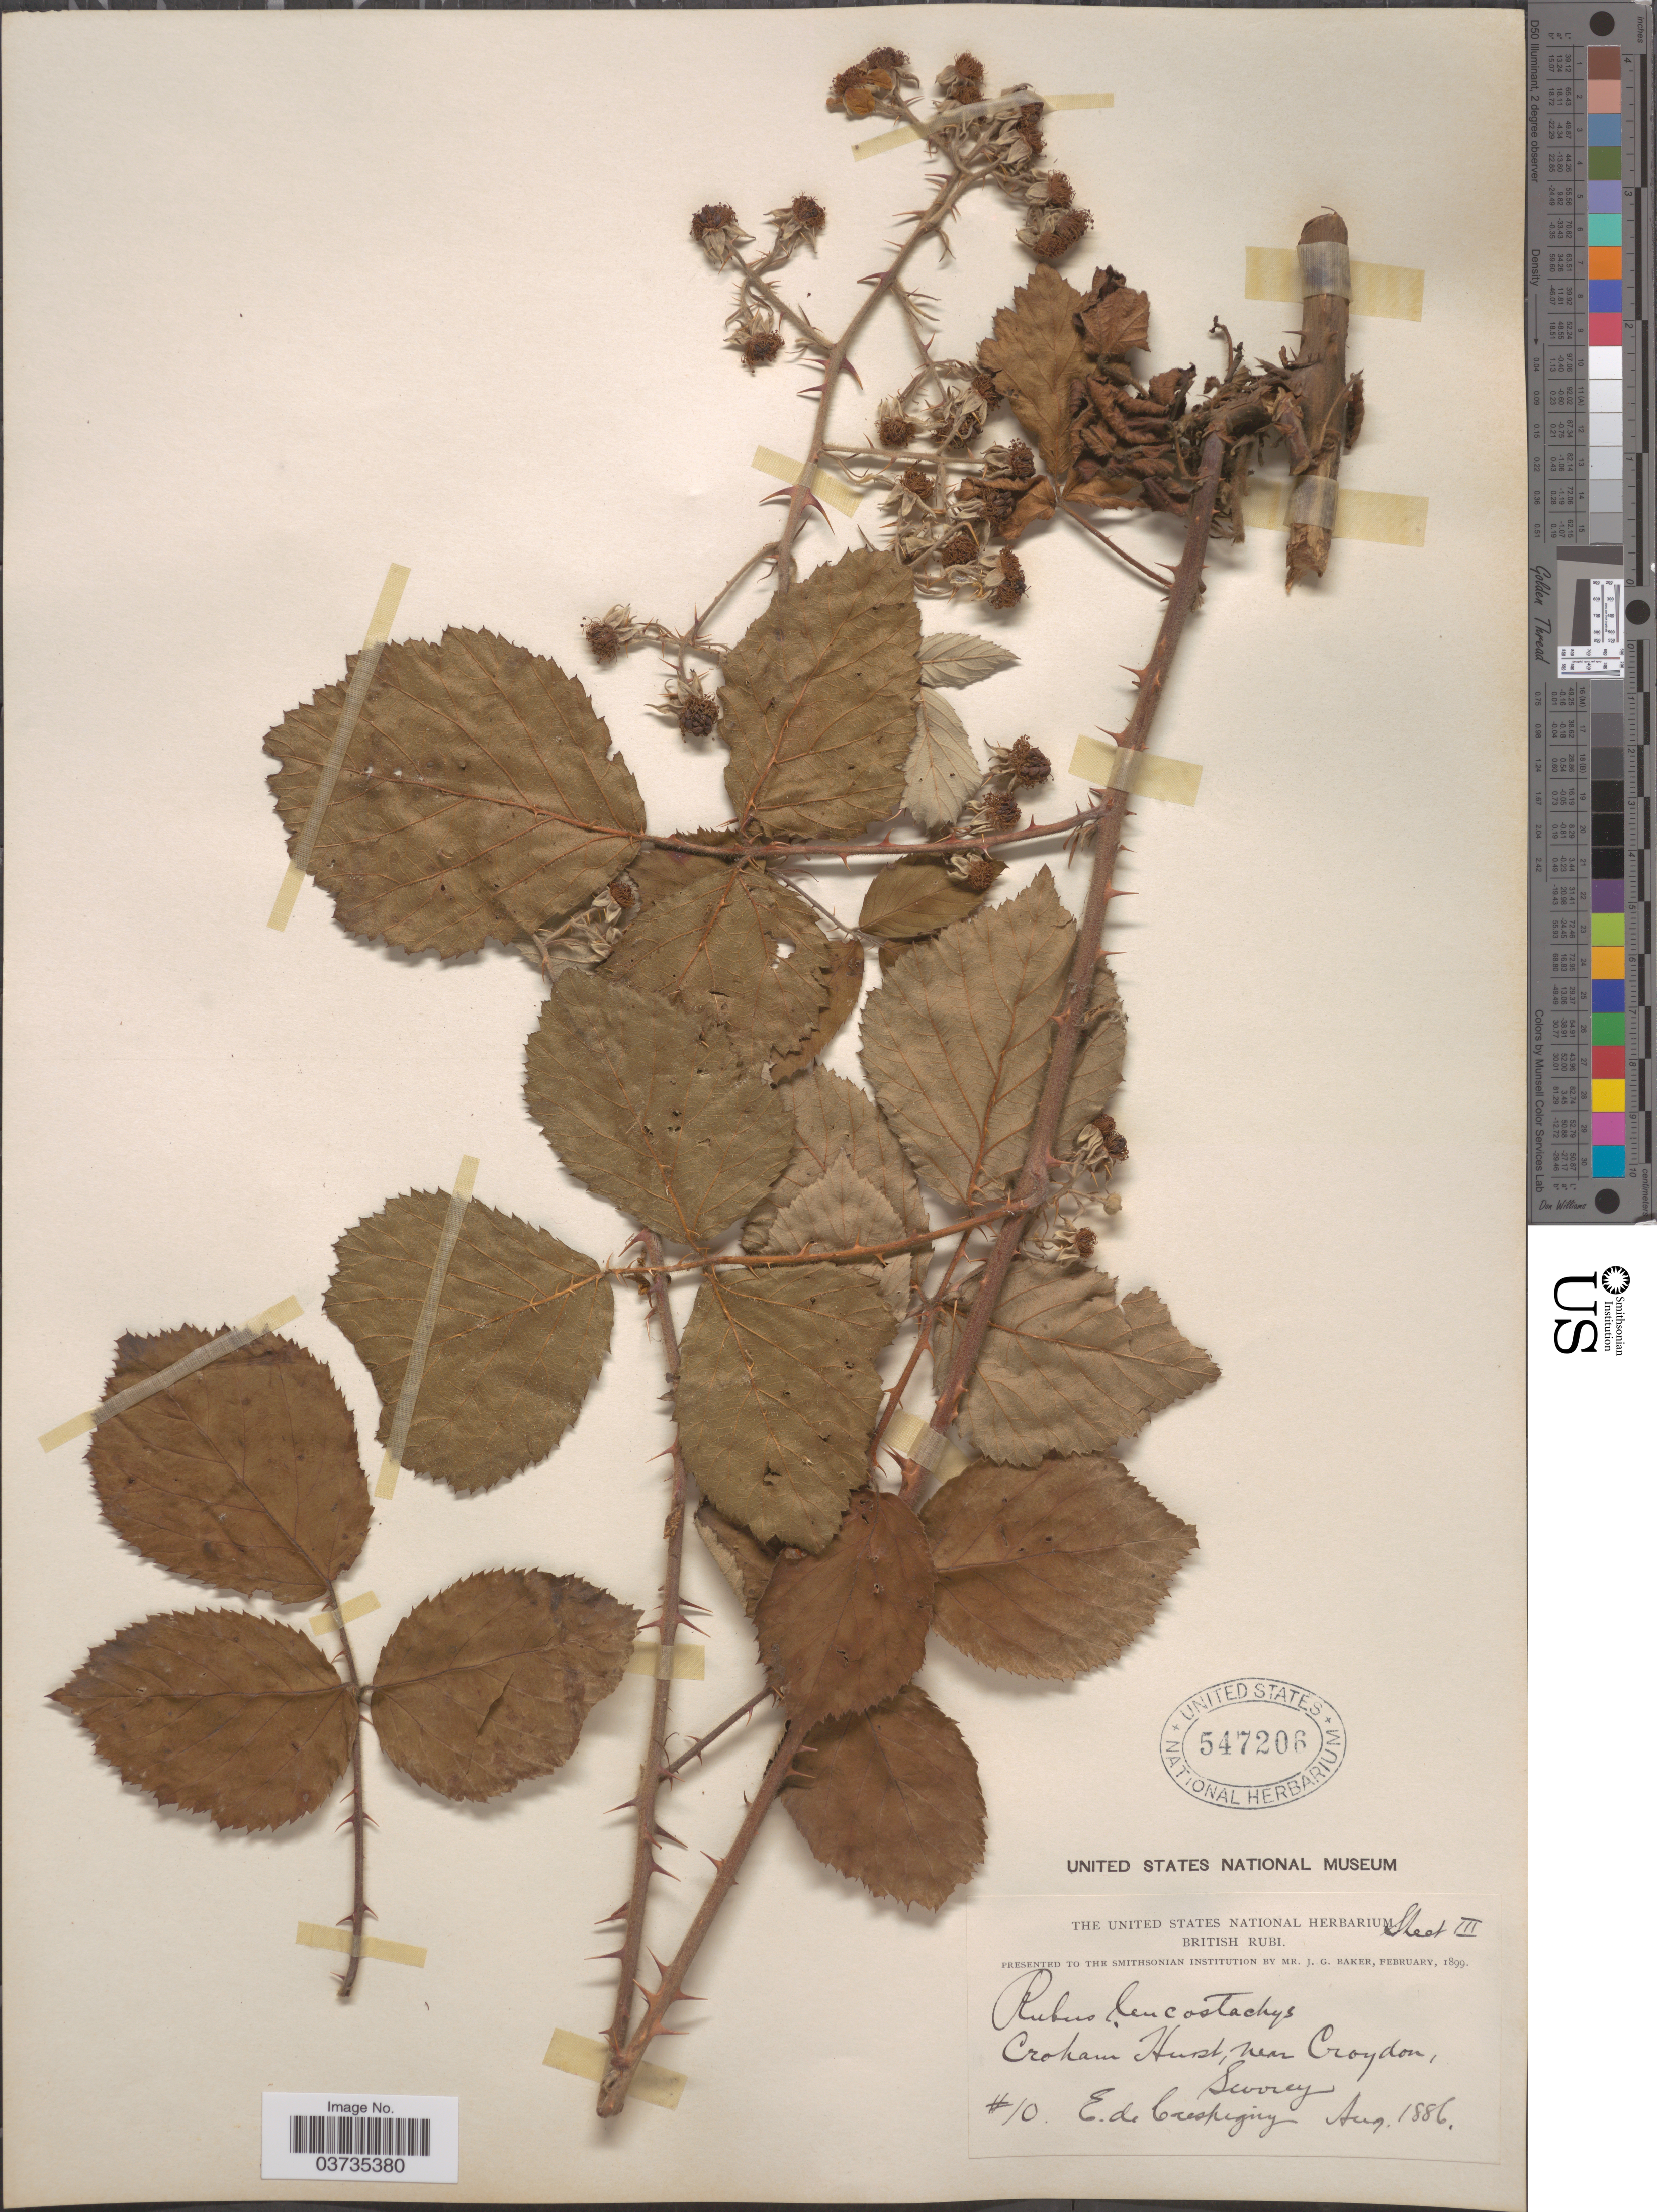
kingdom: Plantae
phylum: Tracheophyta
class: Magnoliopsida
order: Rosales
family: Rosaceae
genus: Rubus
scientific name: Rubus vestitus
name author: Weihe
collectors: E. de Crespigny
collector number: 10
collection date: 1886-08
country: United Kingdom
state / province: England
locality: Croham Hurst, near Croydon, Surrey.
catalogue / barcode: US 547206